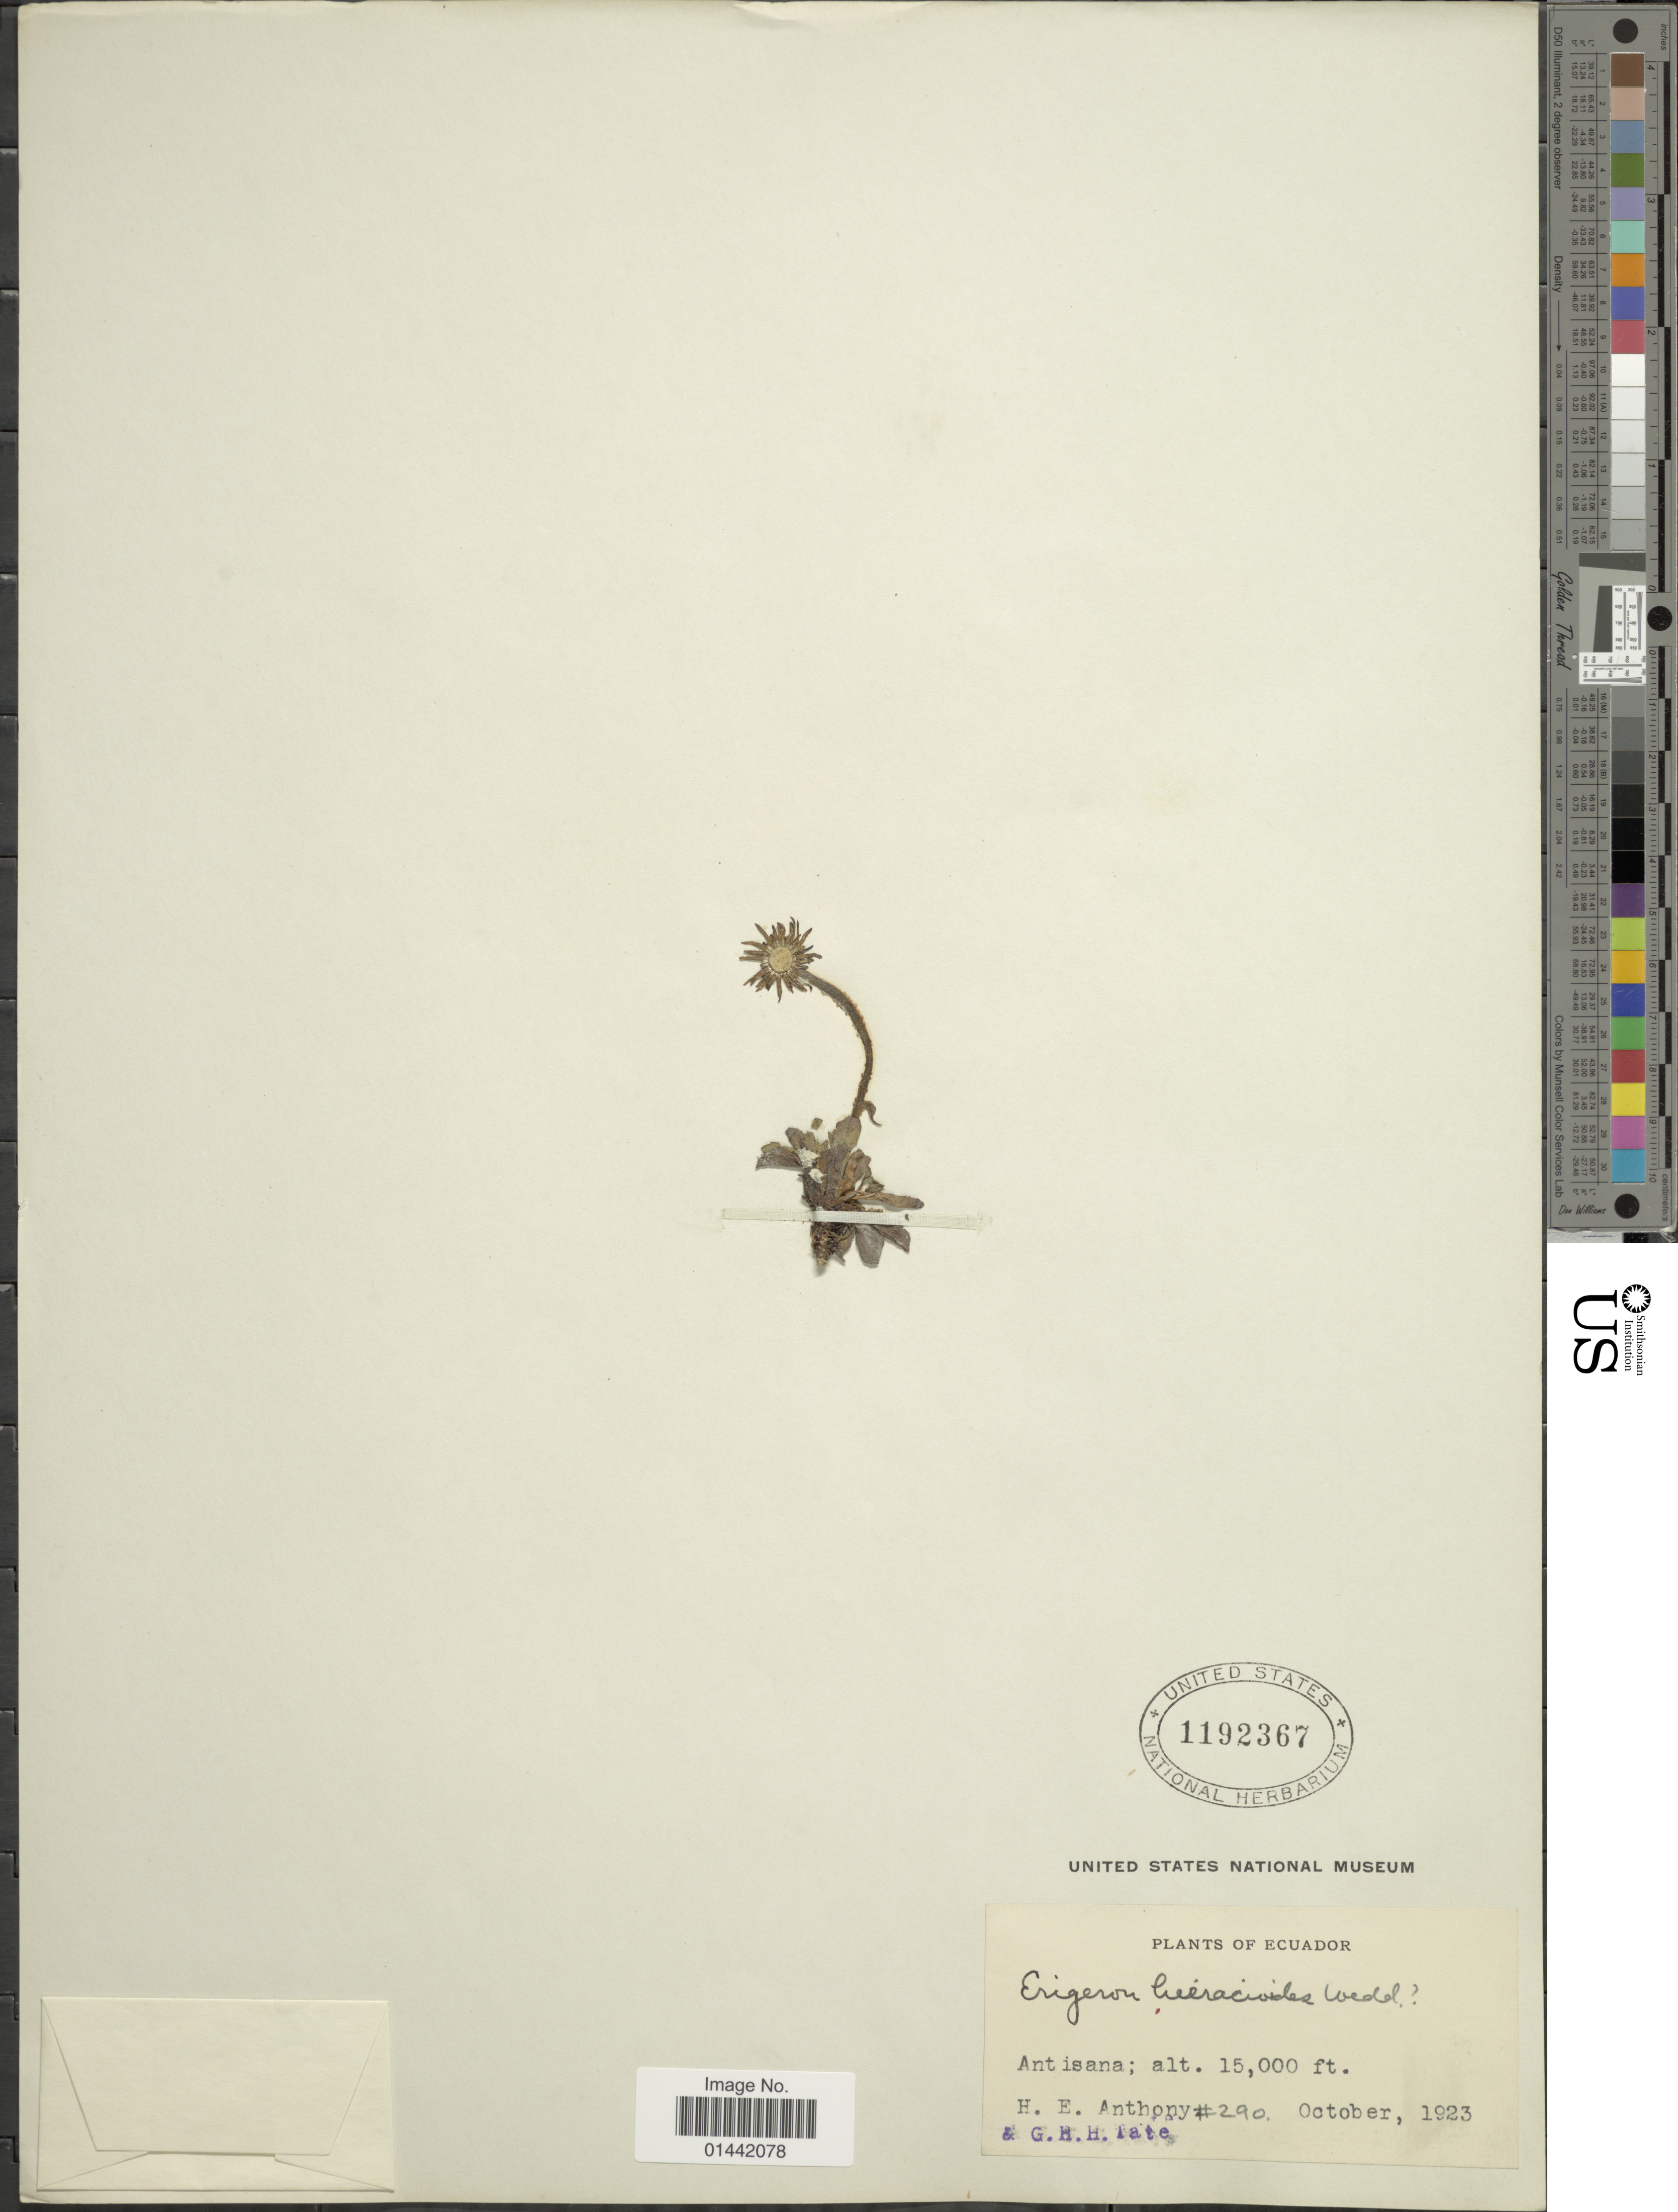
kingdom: Plantae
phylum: Tracheophyta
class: Magnoliopsida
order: Asterales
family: Asteraceae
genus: Erigeron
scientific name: Erigeron ecuadoriensis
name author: Hieron.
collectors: H. E. Anthony & G. H. H.Tate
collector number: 290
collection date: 1923-10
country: Ecuador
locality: Antisana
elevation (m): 4572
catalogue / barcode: US 1192367